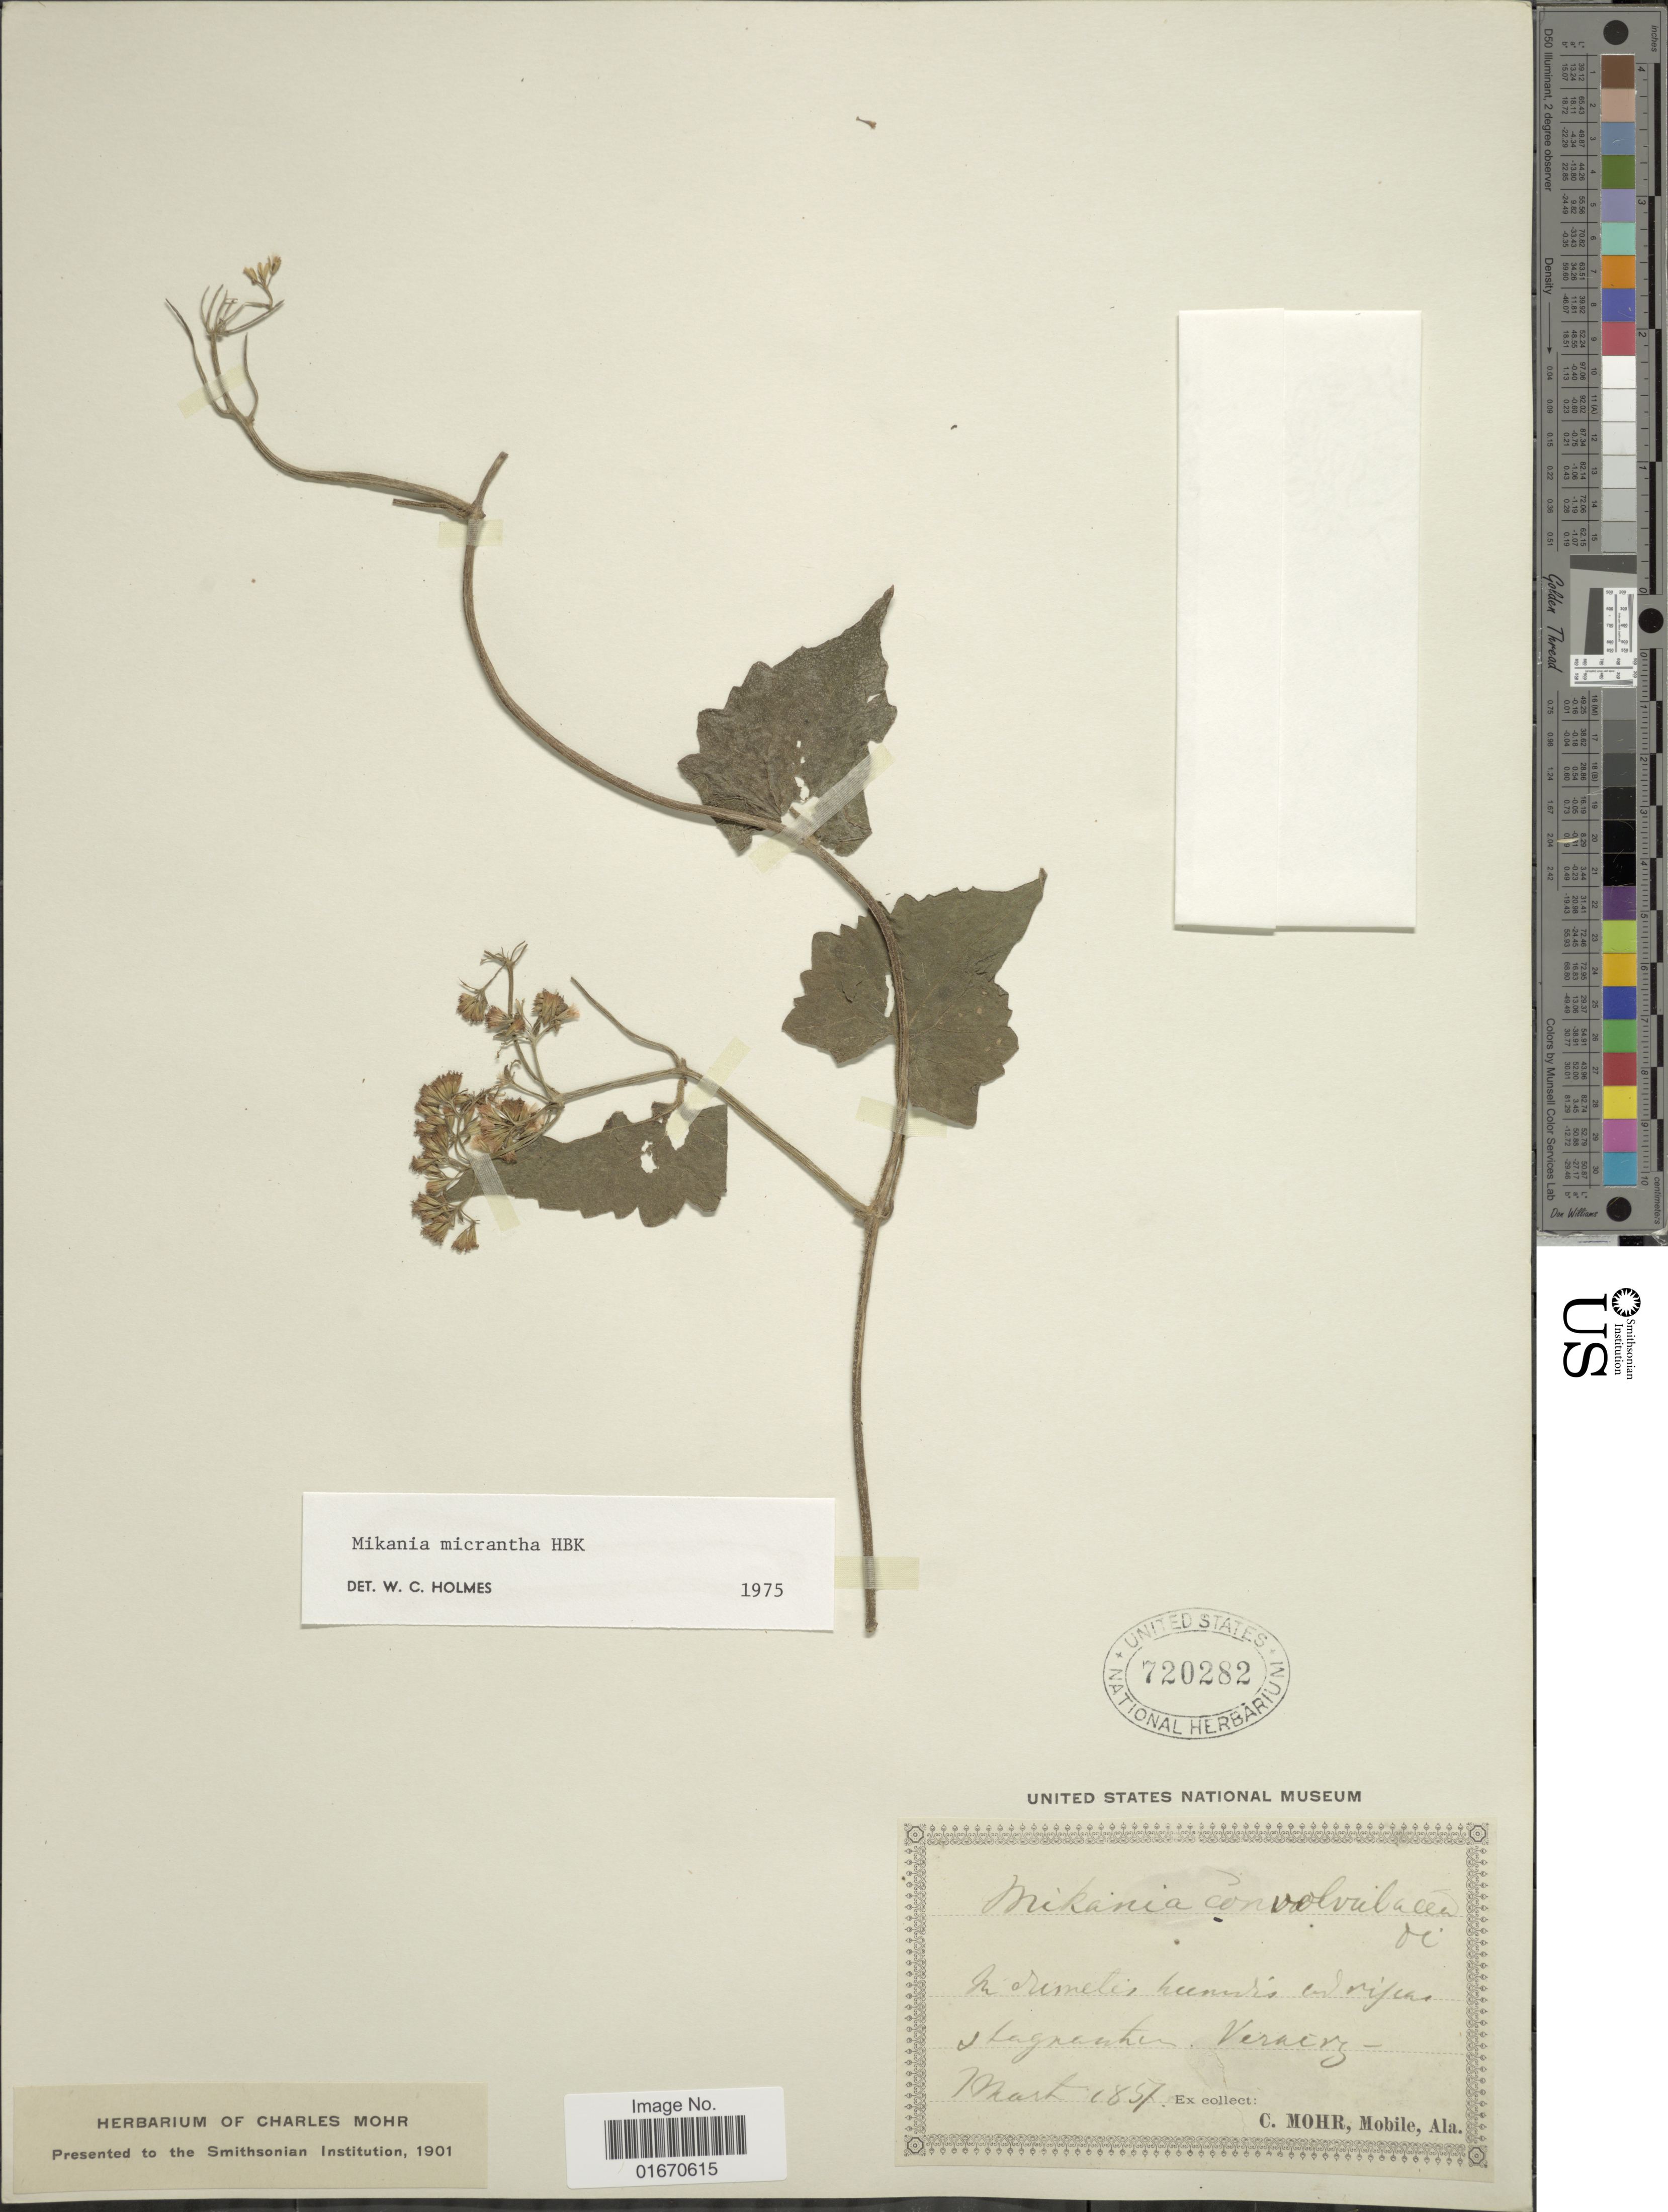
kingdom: Plantae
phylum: Tracheophyta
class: Magnoliopsida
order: Asterales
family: Asteraceae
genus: Mikania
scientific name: Mikania micrantha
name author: Kunth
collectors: C. T. Mohr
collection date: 1857-03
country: Mexico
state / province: Veracruz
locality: Laguente Veracruz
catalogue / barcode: US 720282